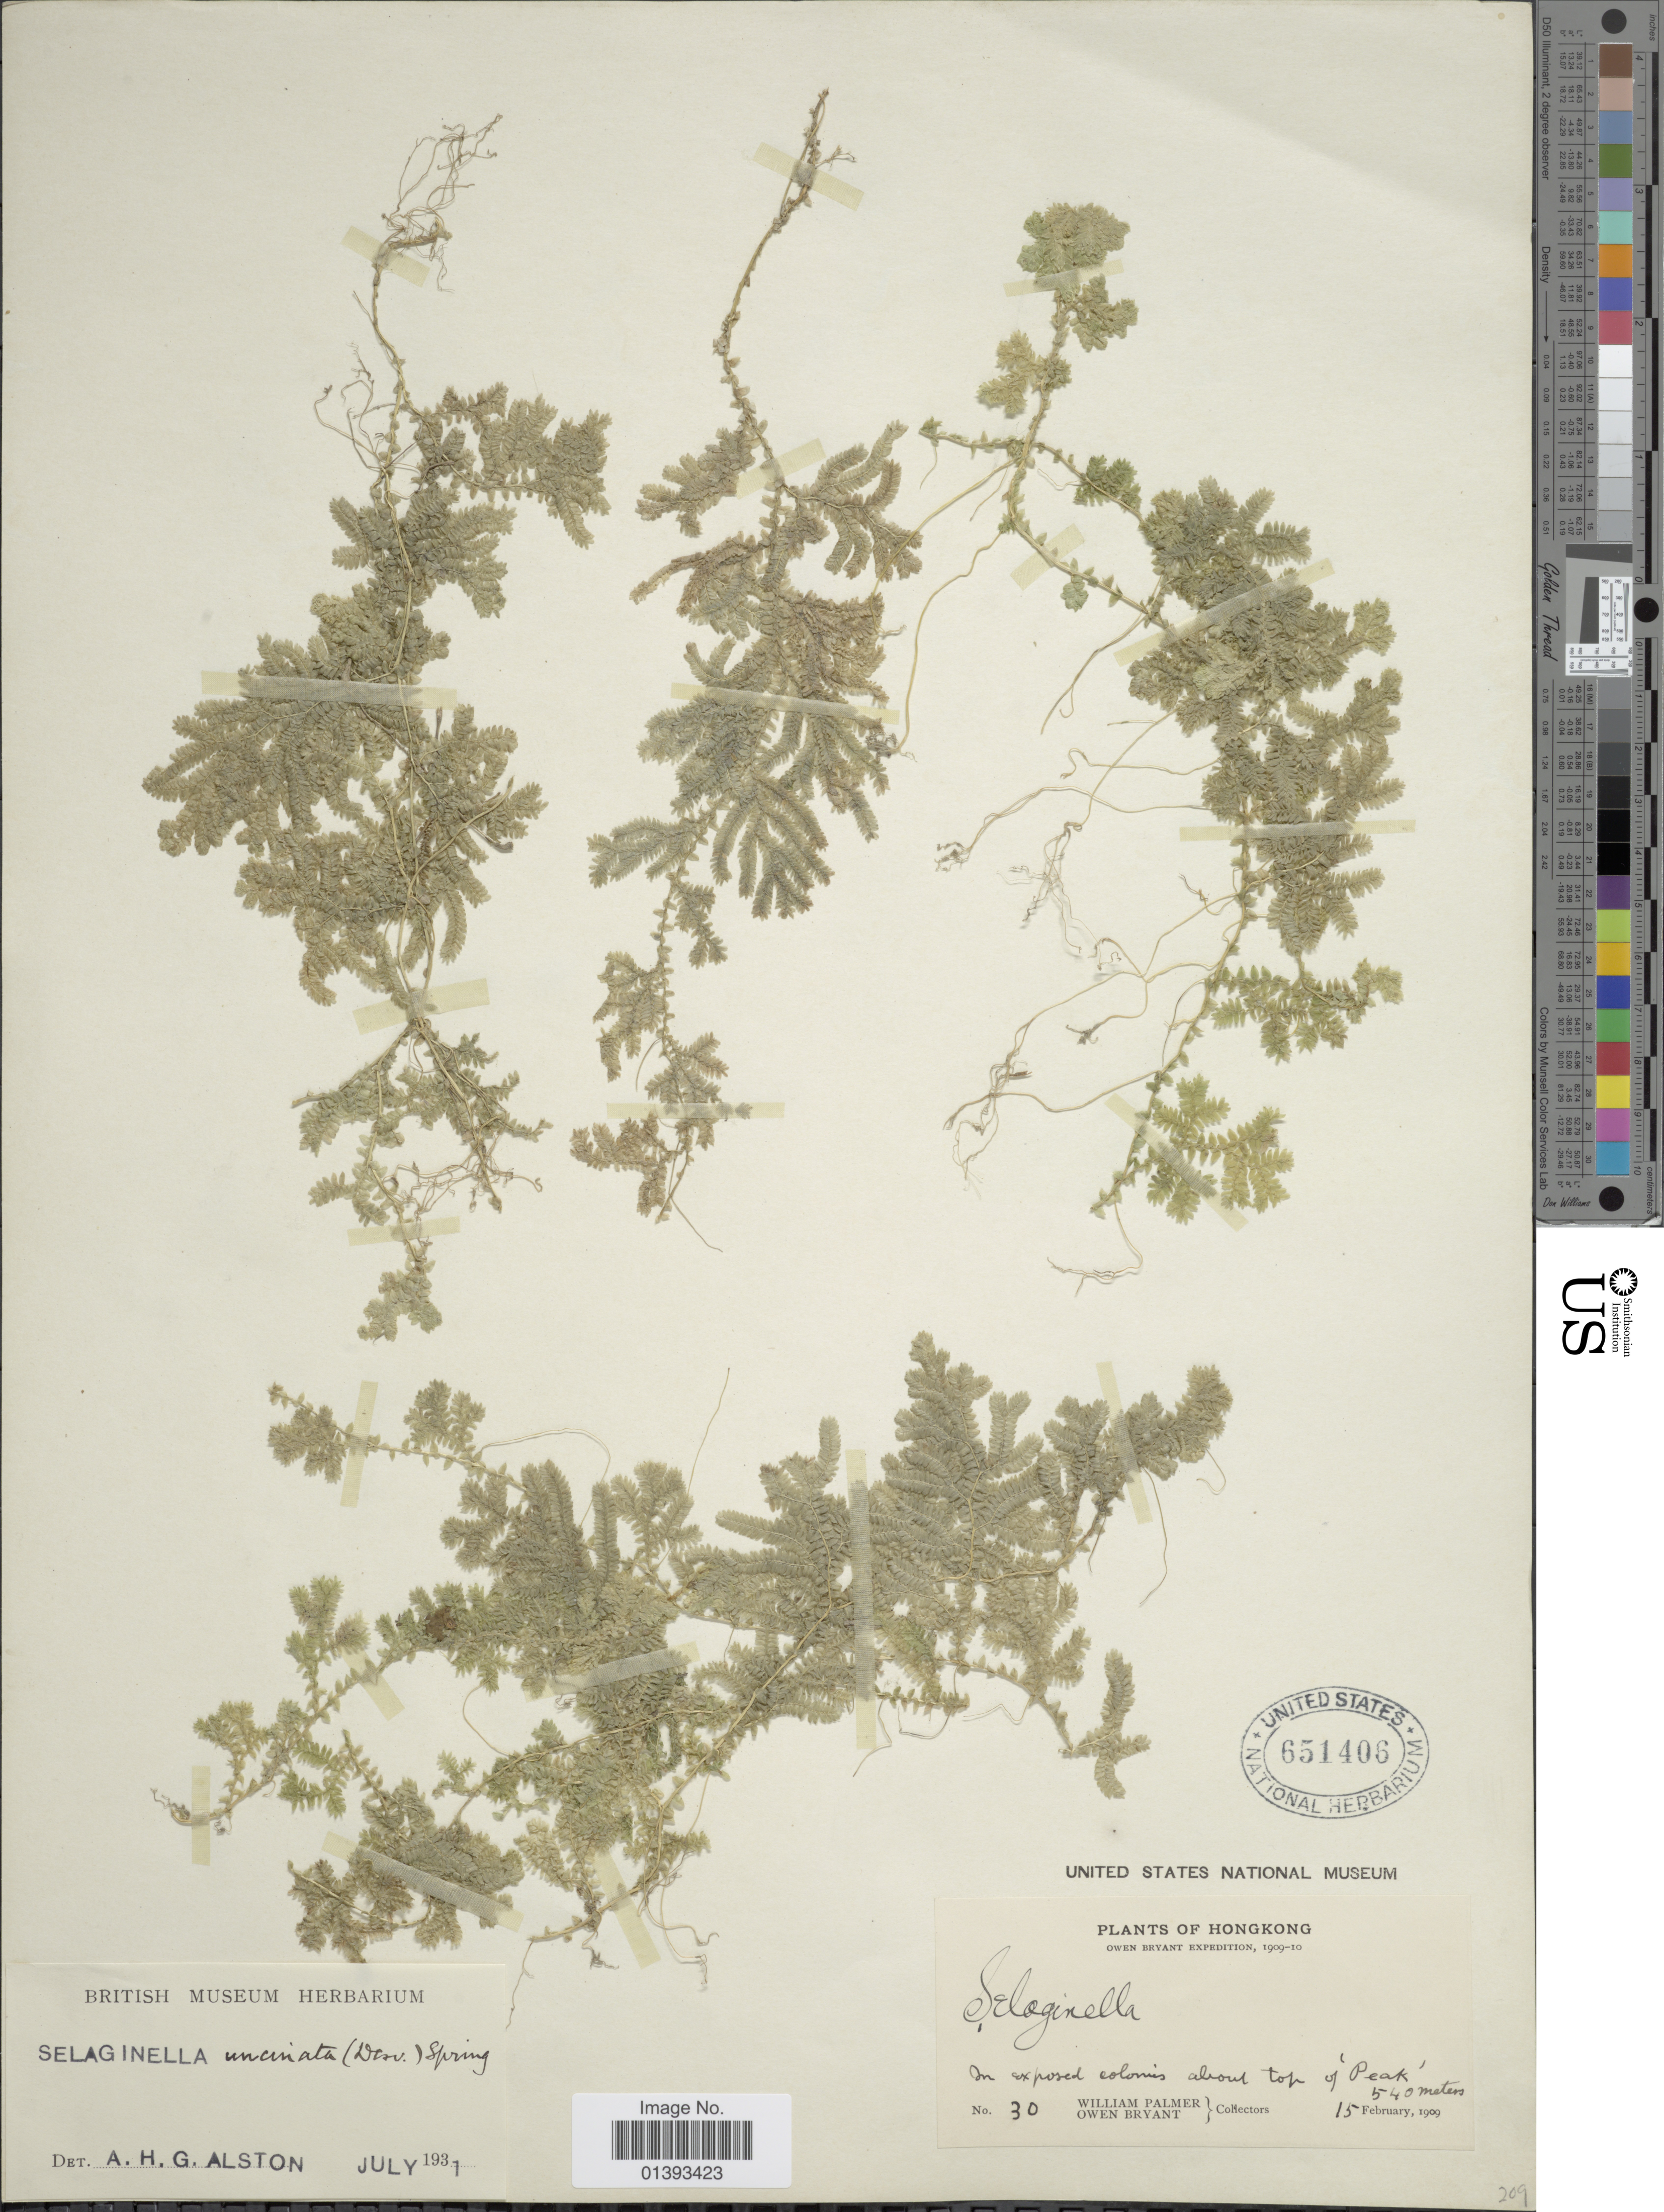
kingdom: Plantae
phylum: Tracheophyta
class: Lycopodiopsida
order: Selaginellales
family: Selaginellaceae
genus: Selaginella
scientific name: Selaginella uncinata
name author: (Desr. ex Poir.) Spring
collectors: W. Palmer & O. Bryant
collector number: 30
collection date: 1909-02-15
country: China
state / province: Hong Kong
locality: In exposed colonies about top of "Peak"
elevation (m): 540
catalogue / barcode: US 651406